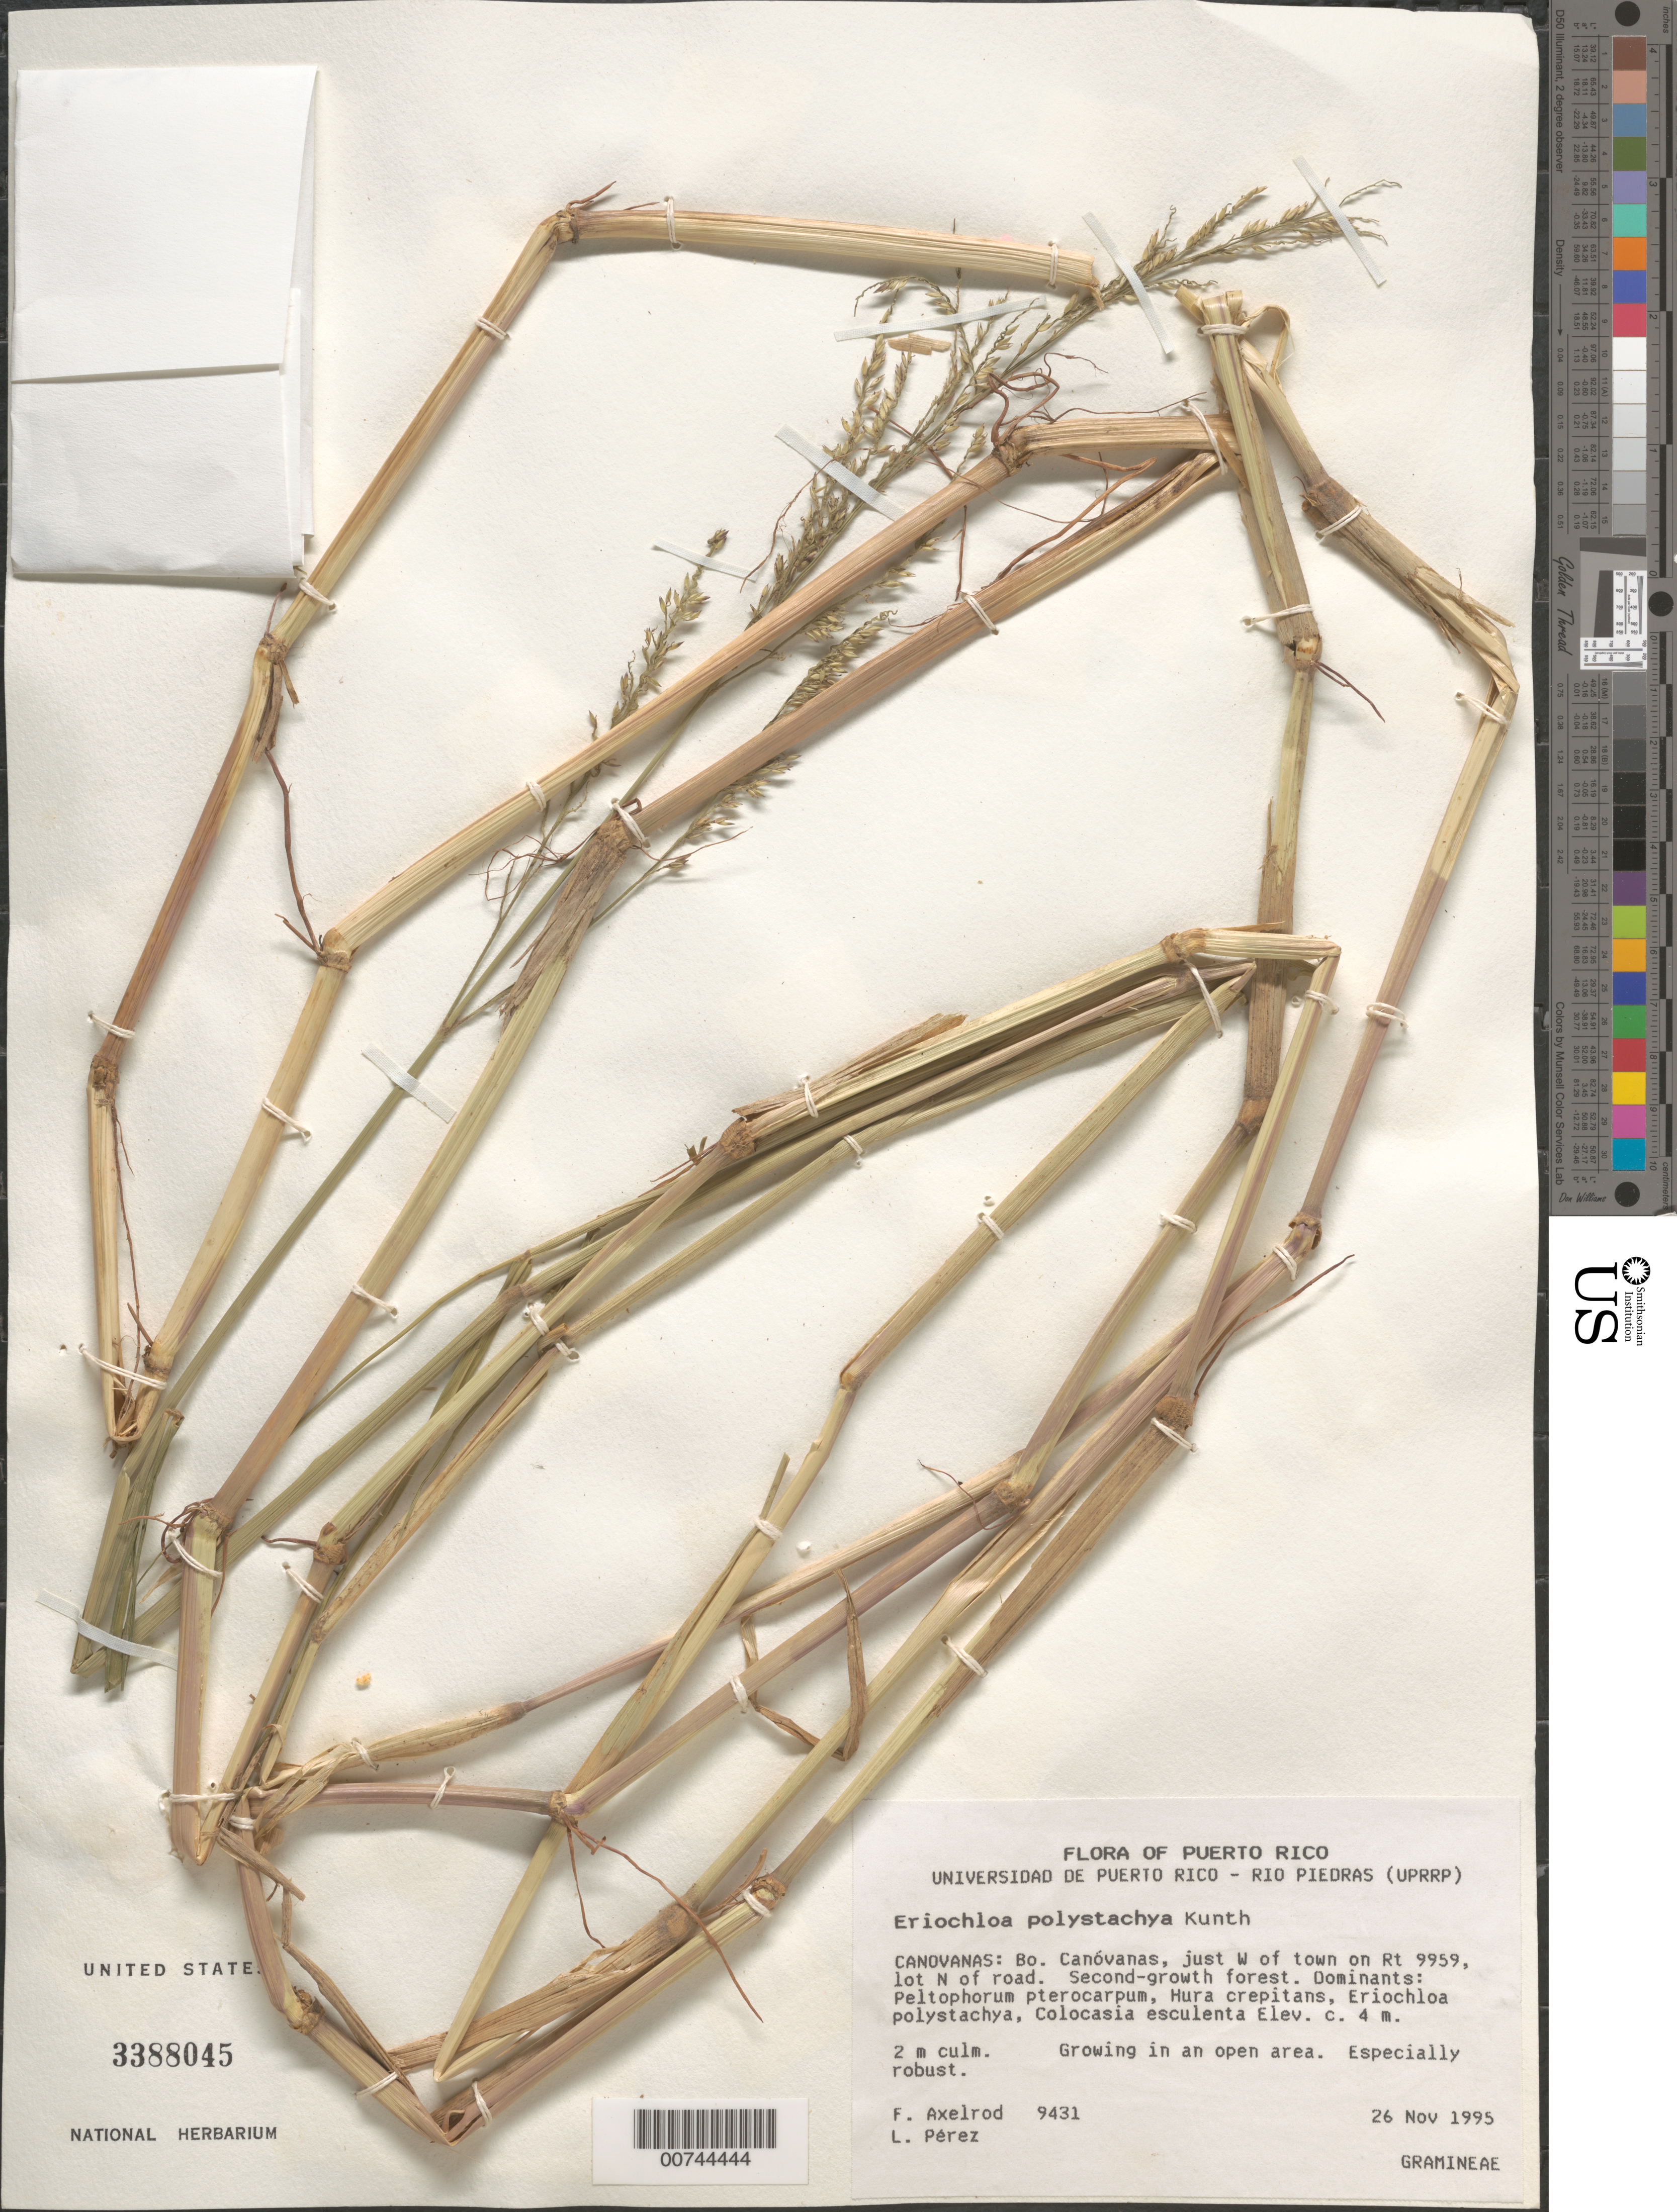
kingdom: Plantae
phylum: Tracheophyta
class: Liliopsida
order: Poales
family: Poaceae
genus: Eriochloa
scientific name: Eriochloa polystachya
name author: Kunth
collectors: F. S. Axelrod & L. Pérez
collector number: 9431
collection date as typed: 26 Nov 1995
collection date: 1995-11-26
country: Puerto Rico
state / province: Canóvanas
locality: Mun. Canovanas: Bo. Canovanas, just W of town on Rd. 9959, lot N of road.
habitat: Second-growth forest; growing in an open area.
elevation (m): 4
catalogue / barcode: US 3388045